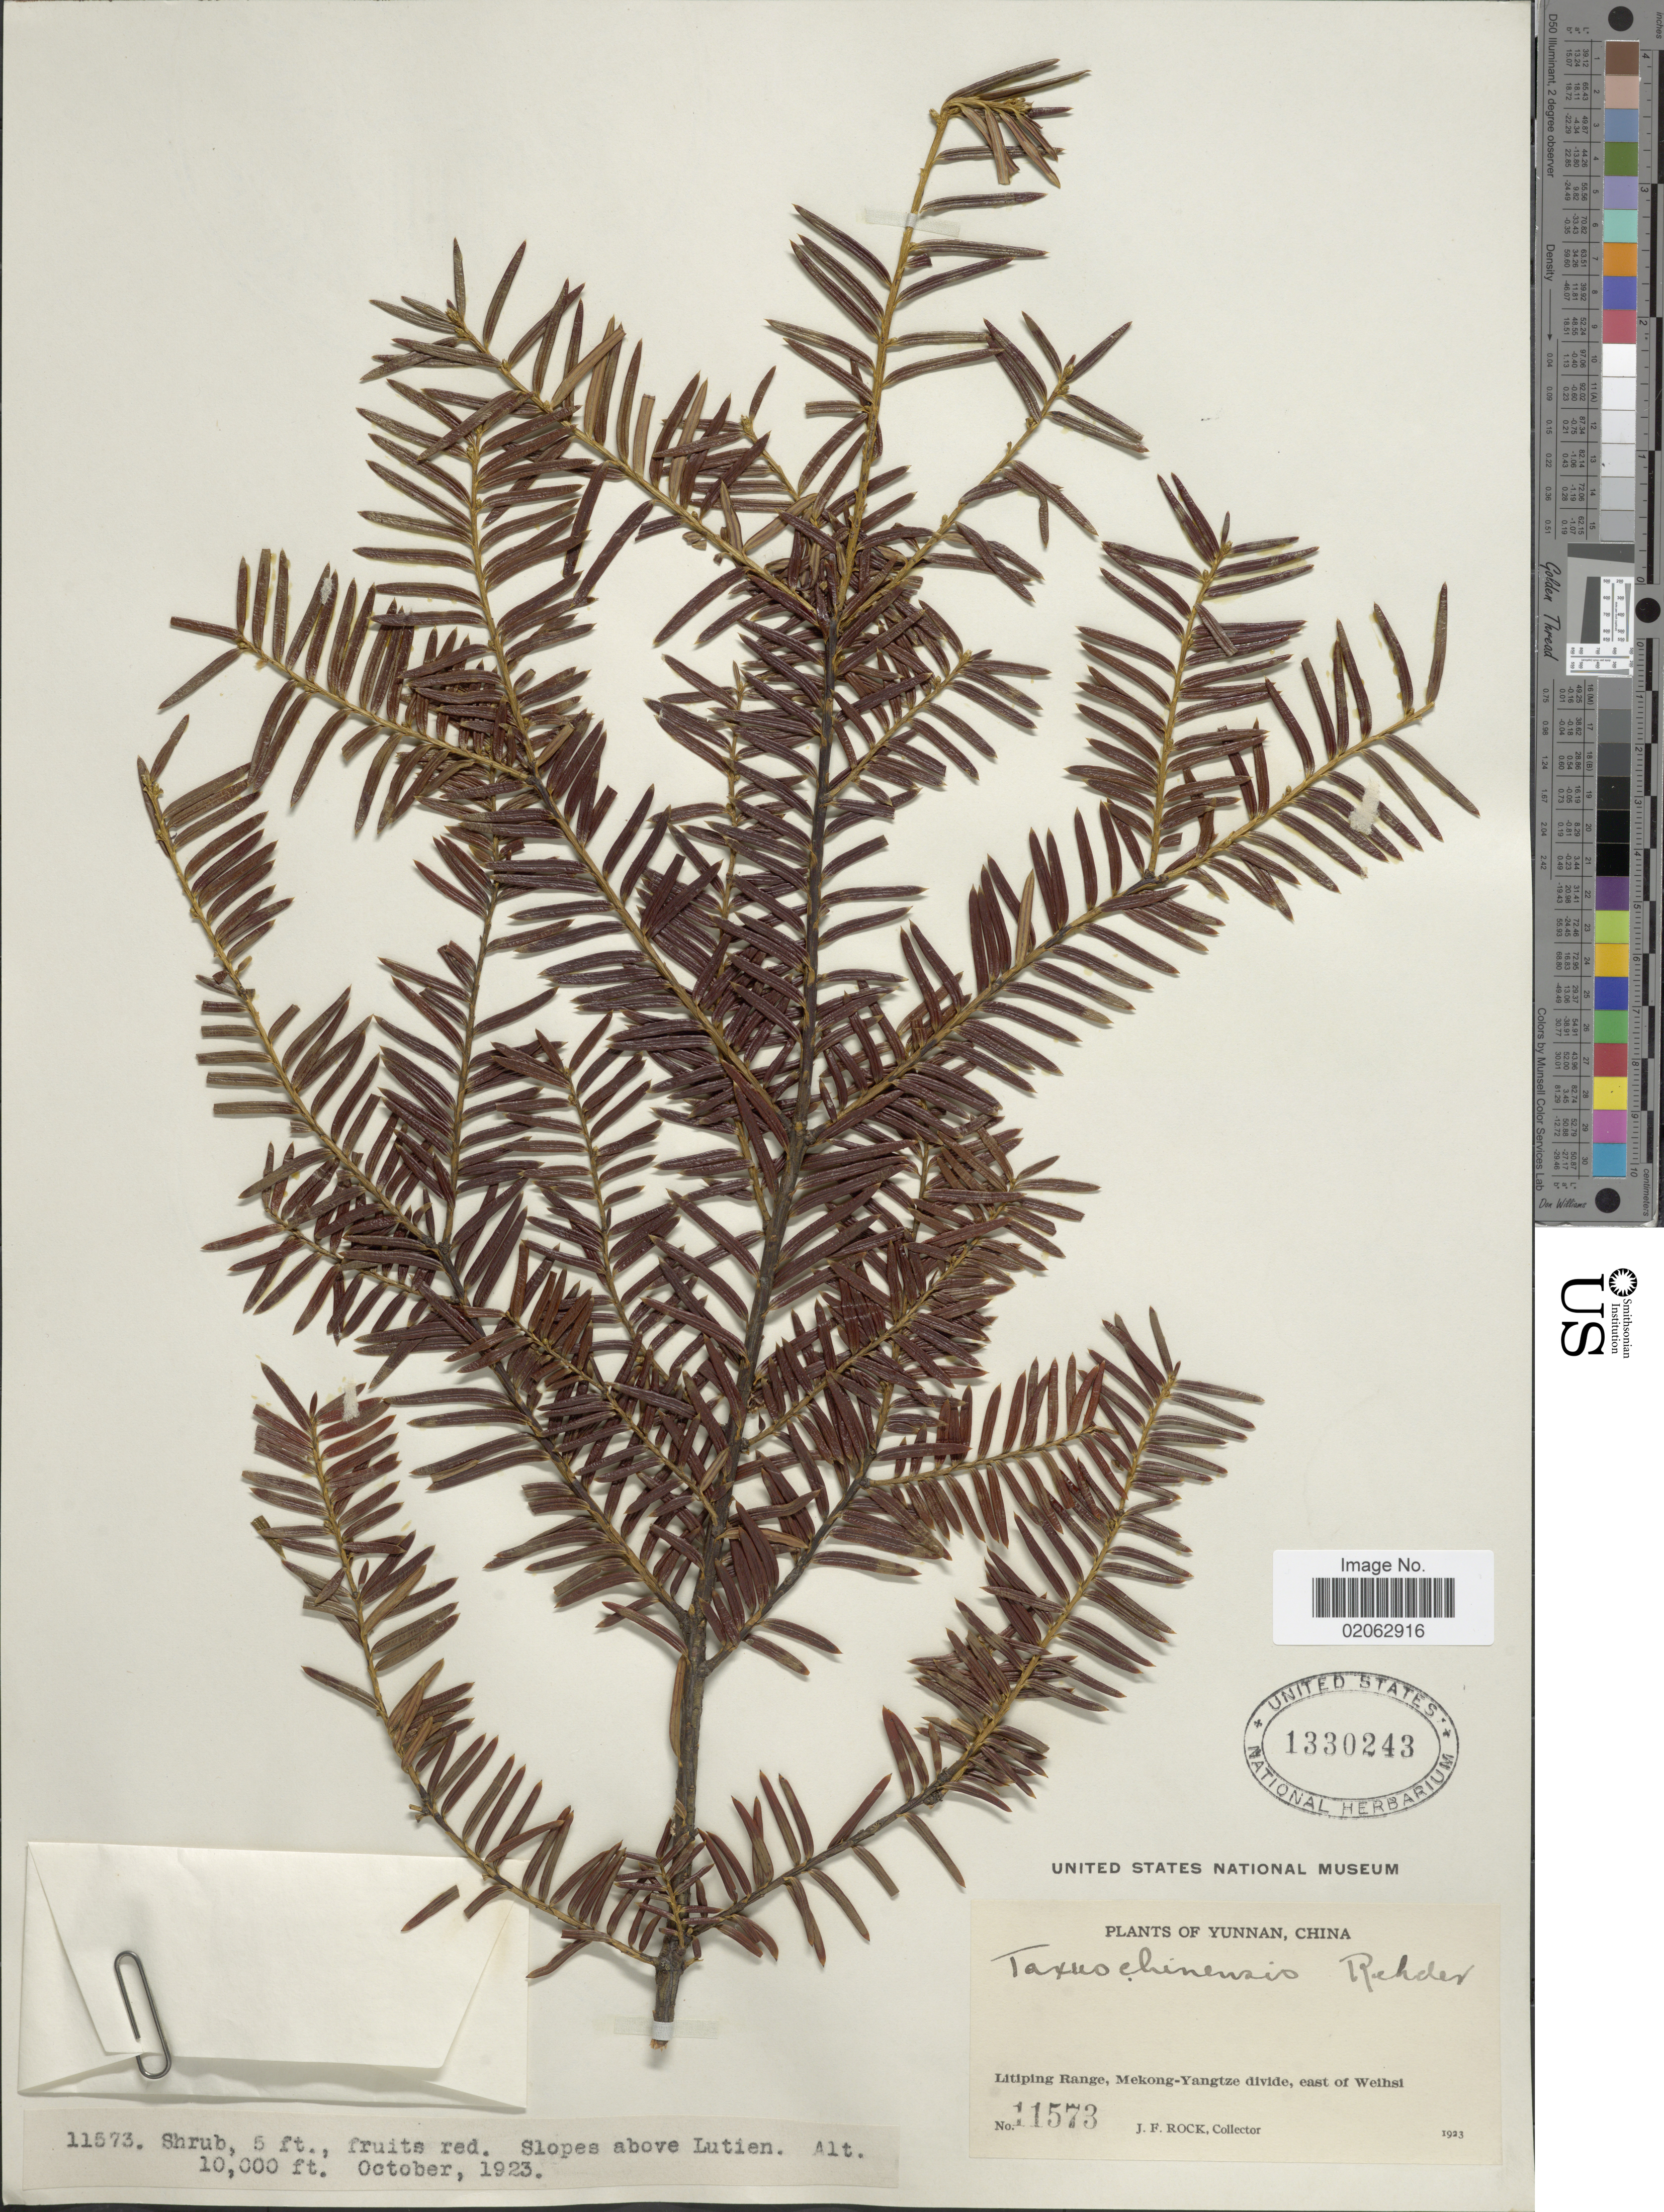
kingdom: Plantae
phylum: Tracheophyta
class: Pinopsida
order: Pinales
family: Taxaceae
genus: Taxus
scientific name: Taxus yunnanensis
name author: W.C. Cheng & L.K. Fu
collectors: J. Rock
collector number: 11573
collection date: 1923-10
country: China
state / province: Yunnan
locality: Slopes above Lutien, Litiping Range, Mekong-Yangtze divide, east of Weihsi.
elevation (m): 3048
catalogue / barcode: US 1330243